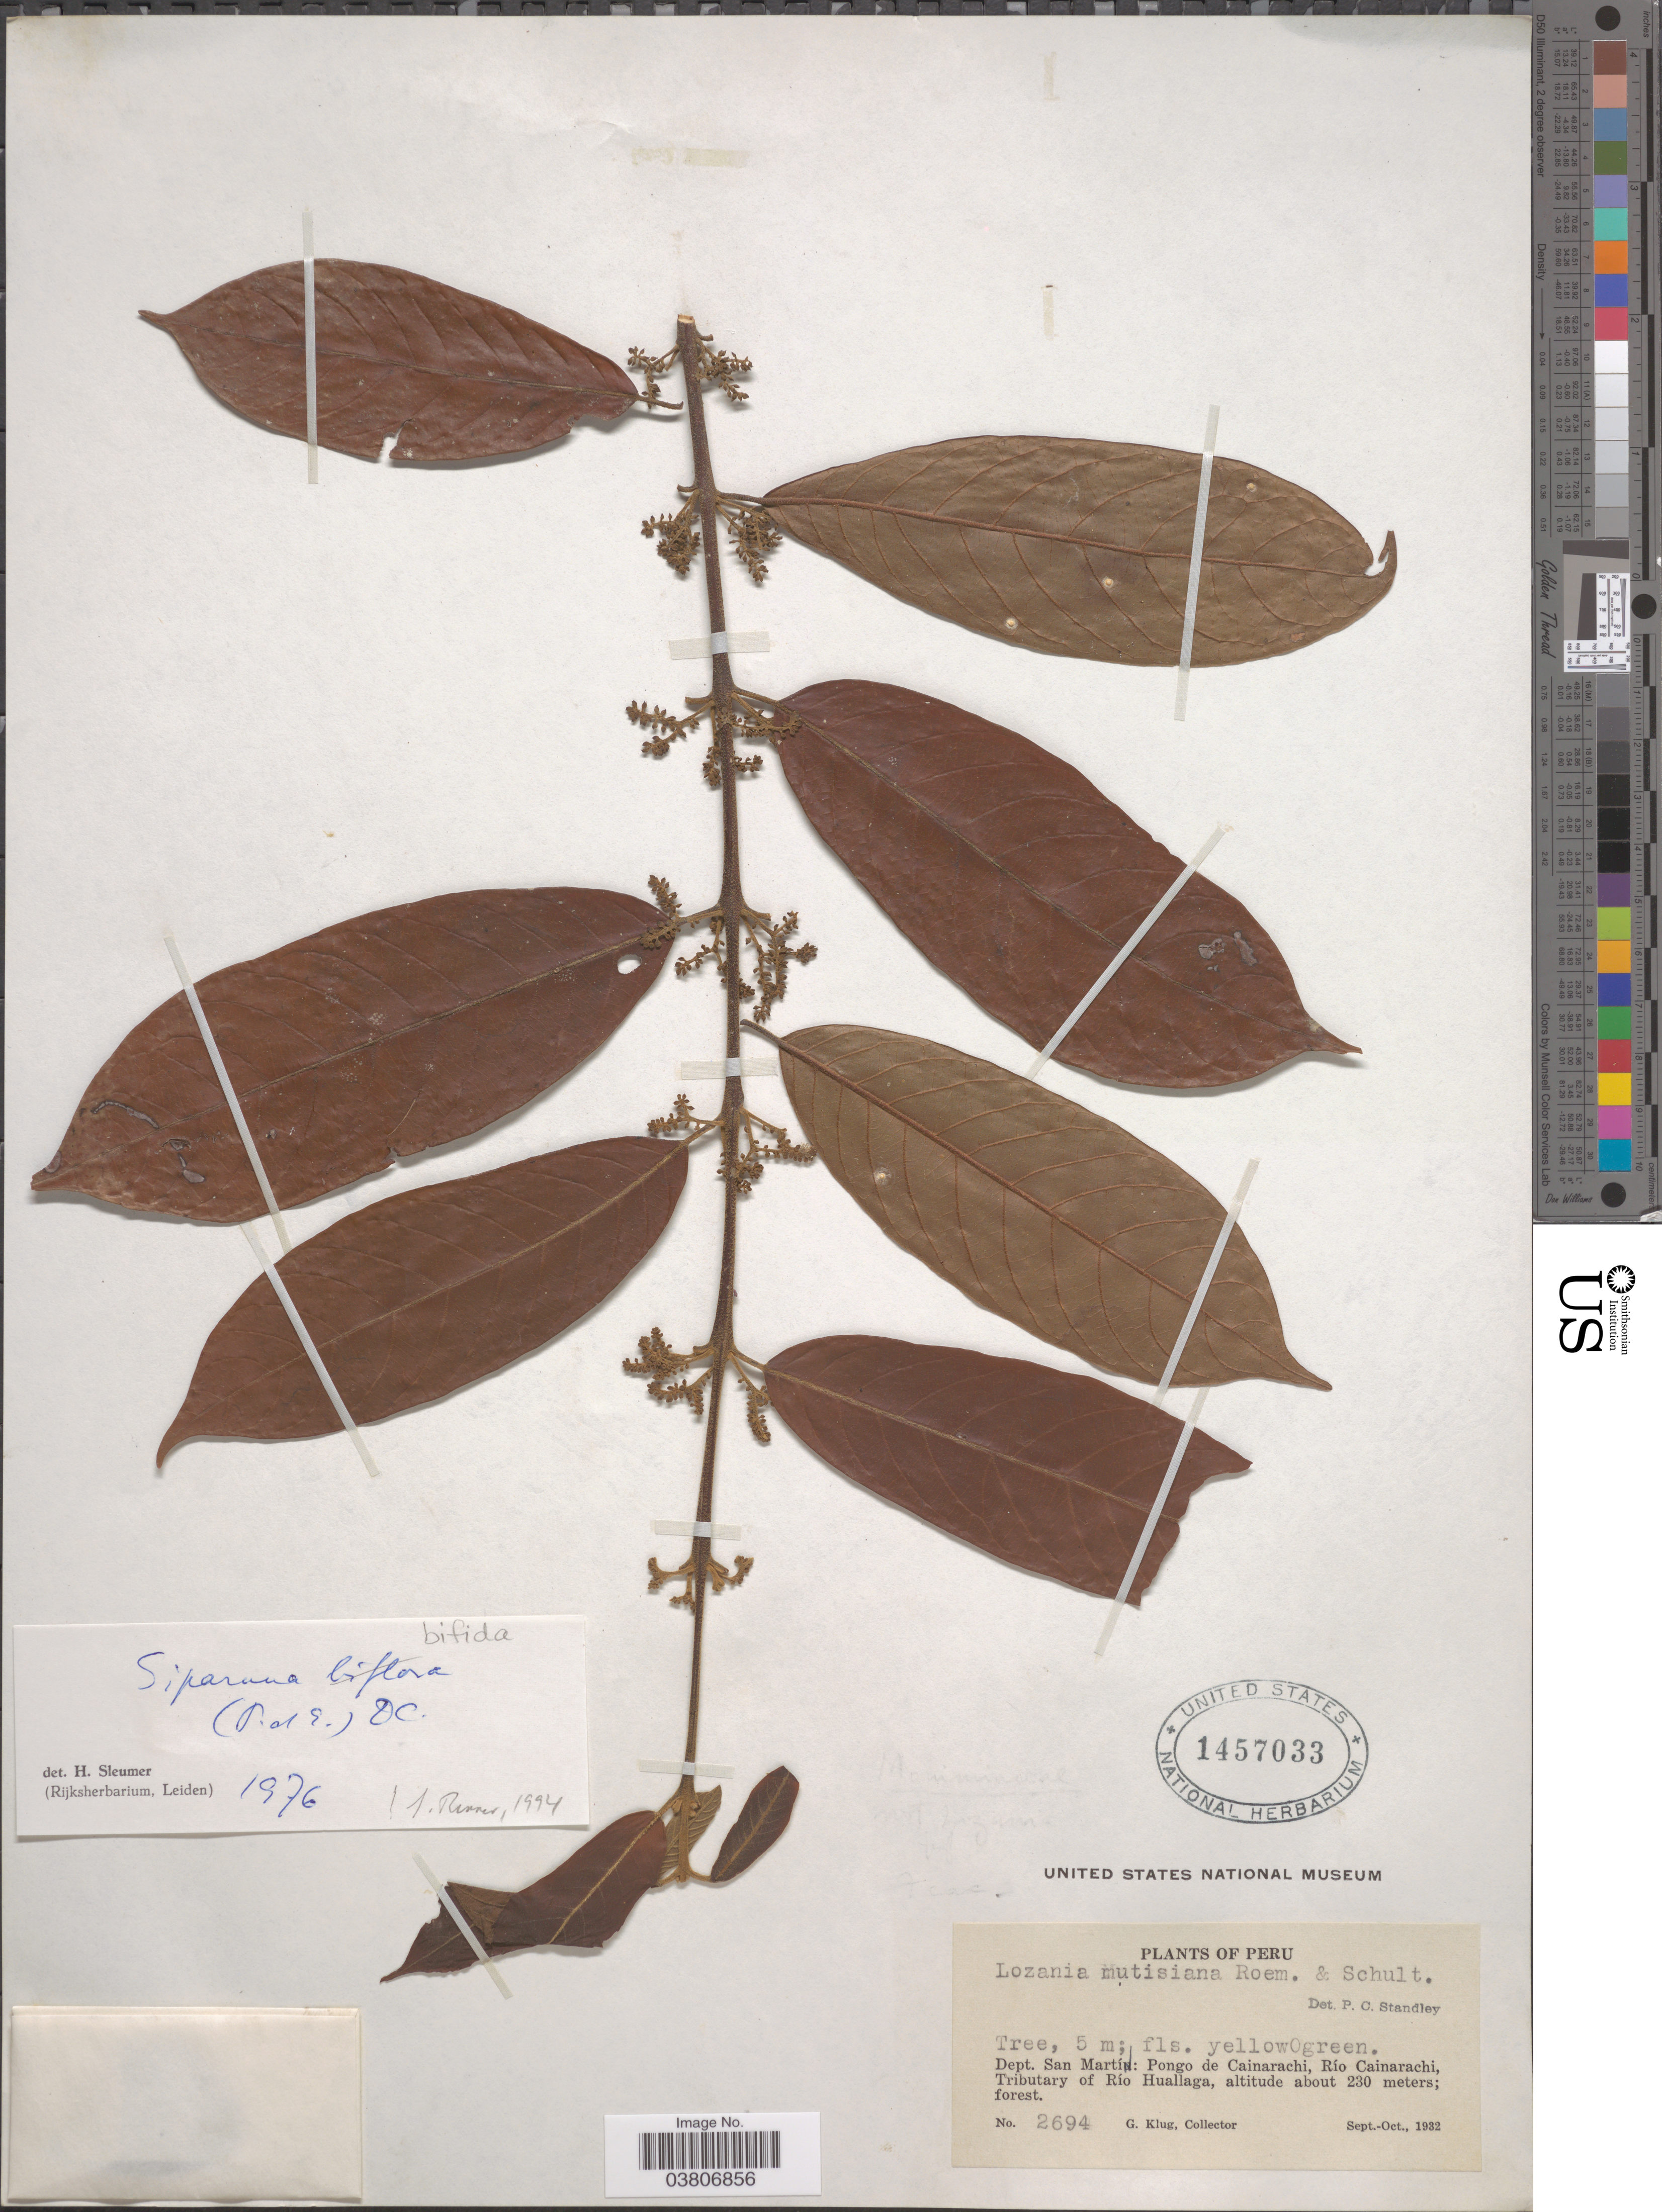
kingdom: Plantae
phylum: Tracheophyta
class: Magnoliopsida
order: Laurales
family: Siparunaceae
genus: Siparuna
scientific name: Siparuna bifida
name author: (Poepp. & Endl.) A. DC.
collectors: G. Klug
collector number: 2694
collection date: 1932-09/1932-10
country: Peru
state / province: San Martín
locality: Dept. San Martín: Pongo de Cainarachi, Río Cainarachi, Tributary of Río Huallaga.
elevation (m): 230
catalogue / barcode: US 1457033